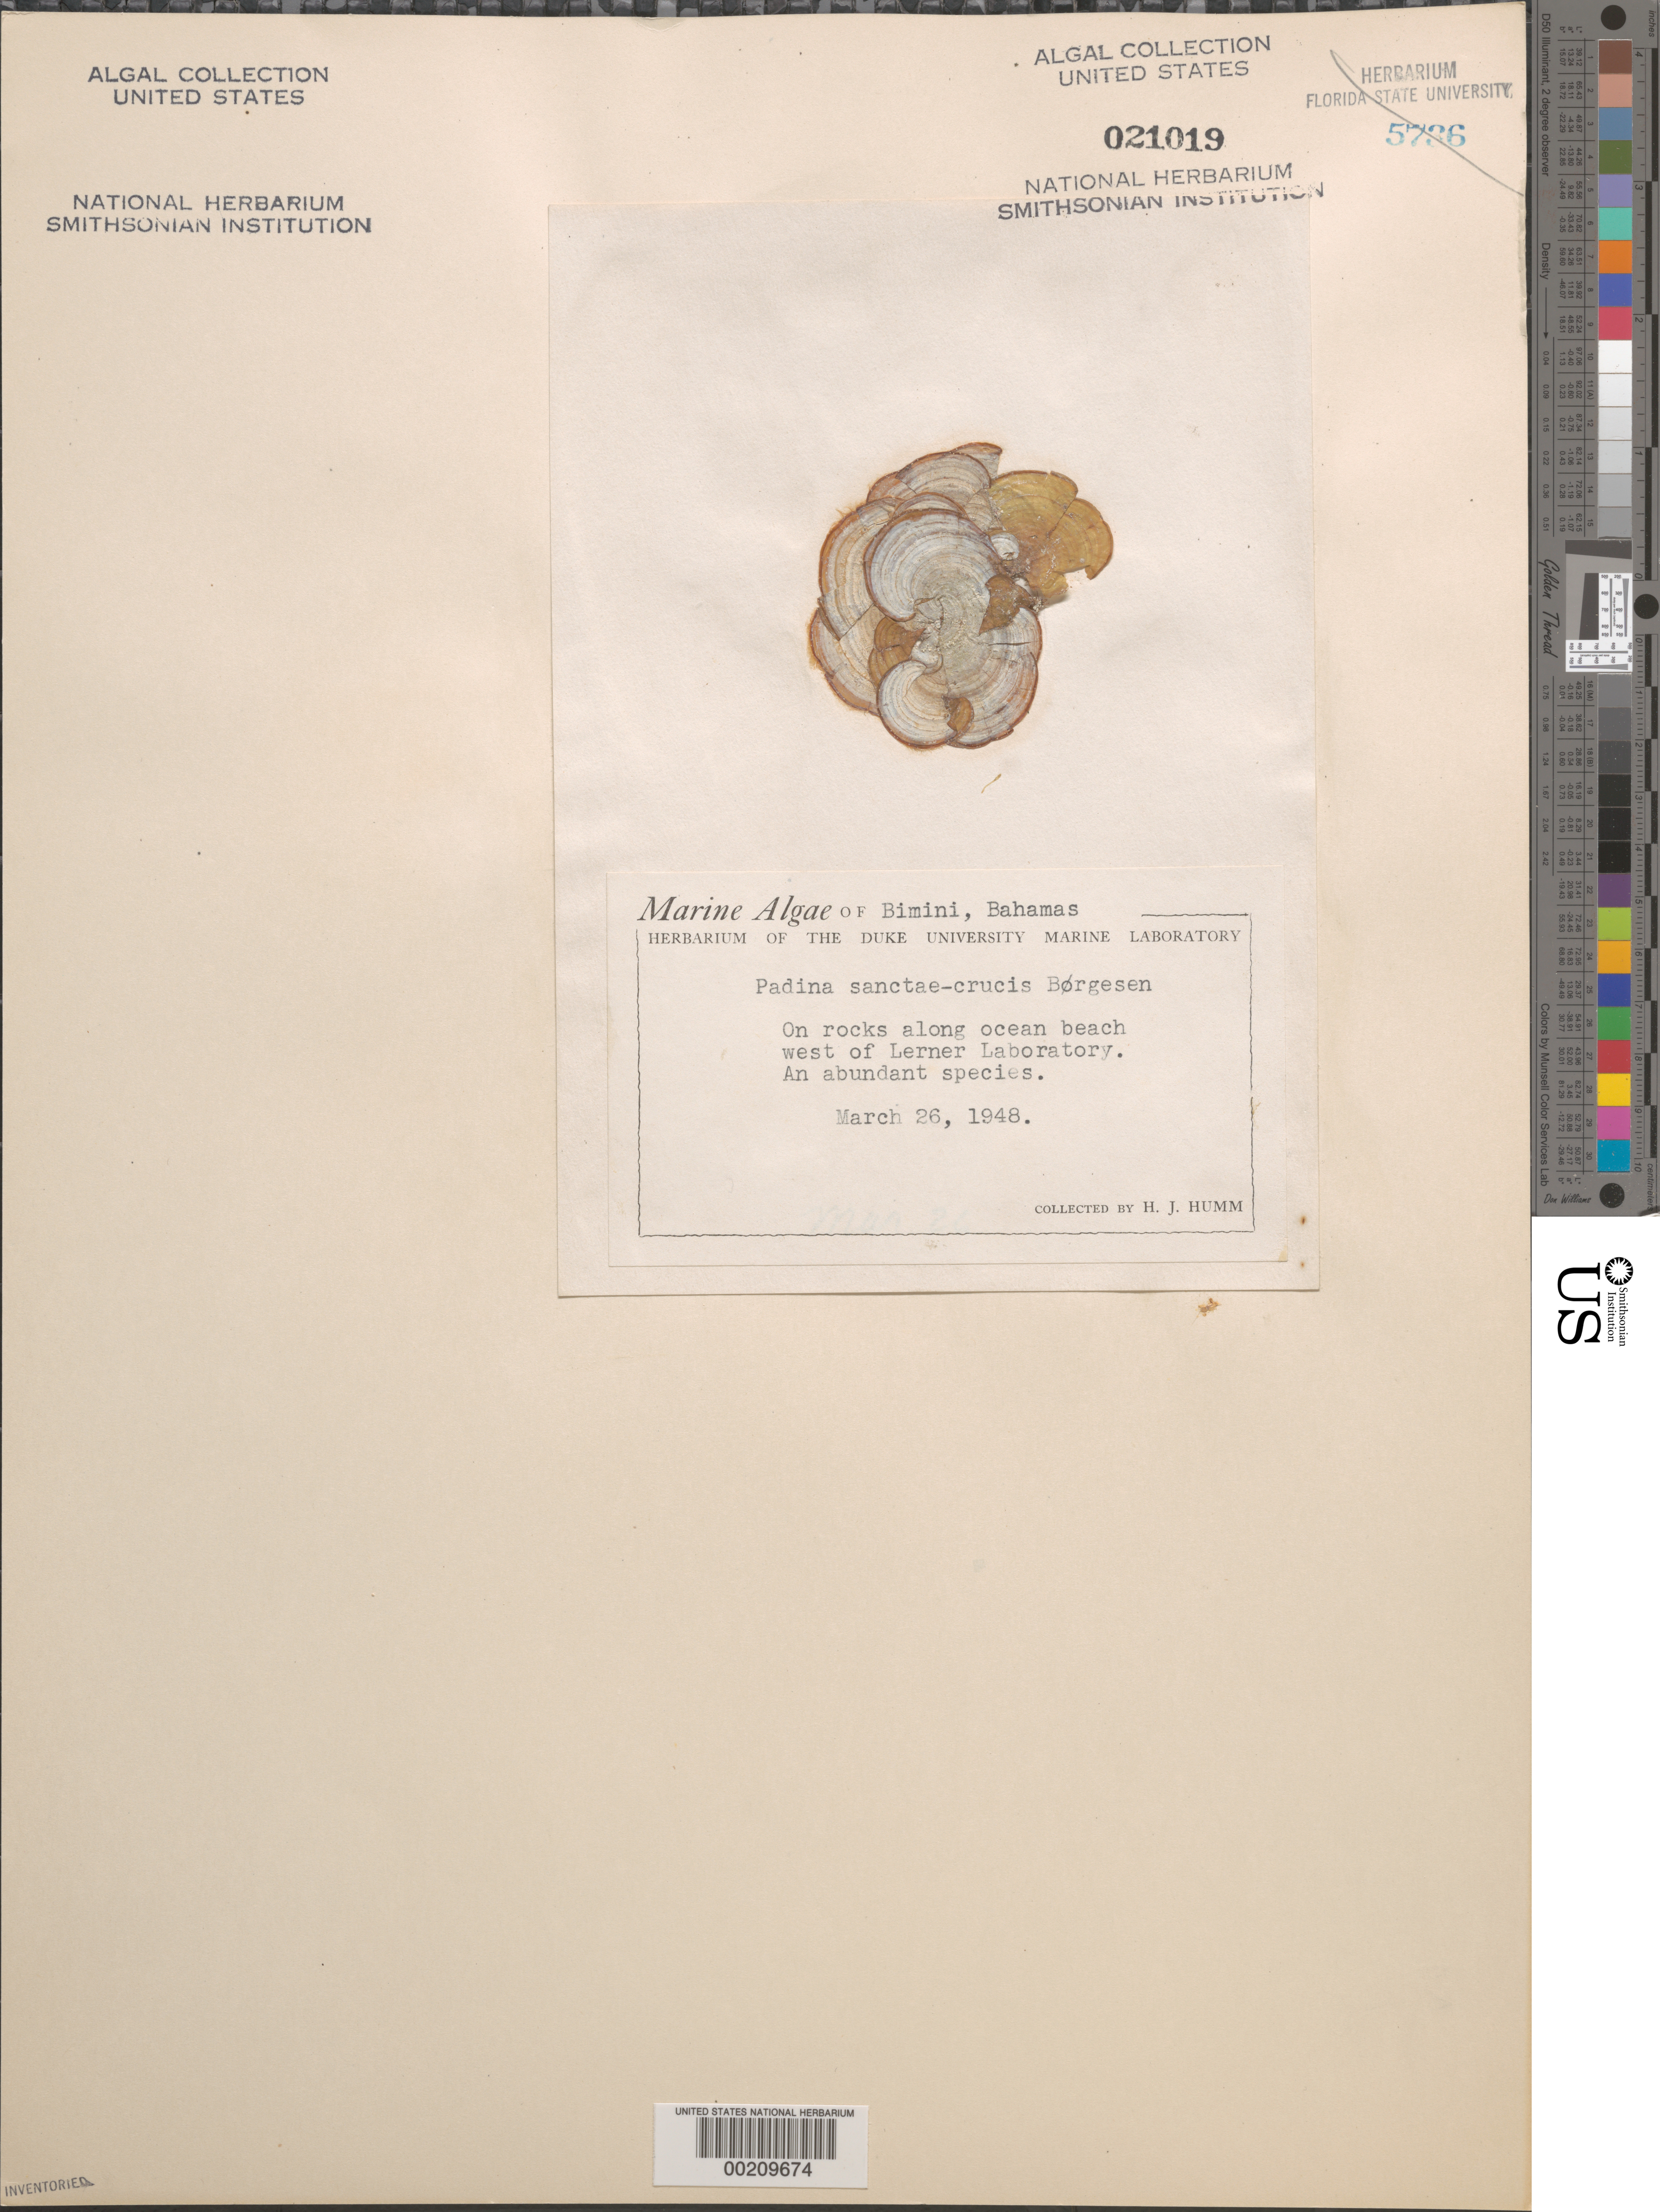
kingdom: Chromista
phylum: Ochrophyta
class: Phaeophyceae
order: Dictyotales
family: Dictyotaceae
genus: Padina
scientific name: Padina sanctae-crucis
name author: Børgesen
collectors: H. J. Humm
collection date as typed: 26 Mar 1948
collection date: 1948-03-26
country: Bahamas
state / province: Biminis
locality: West of lerner laboratory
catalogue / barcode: US 21019